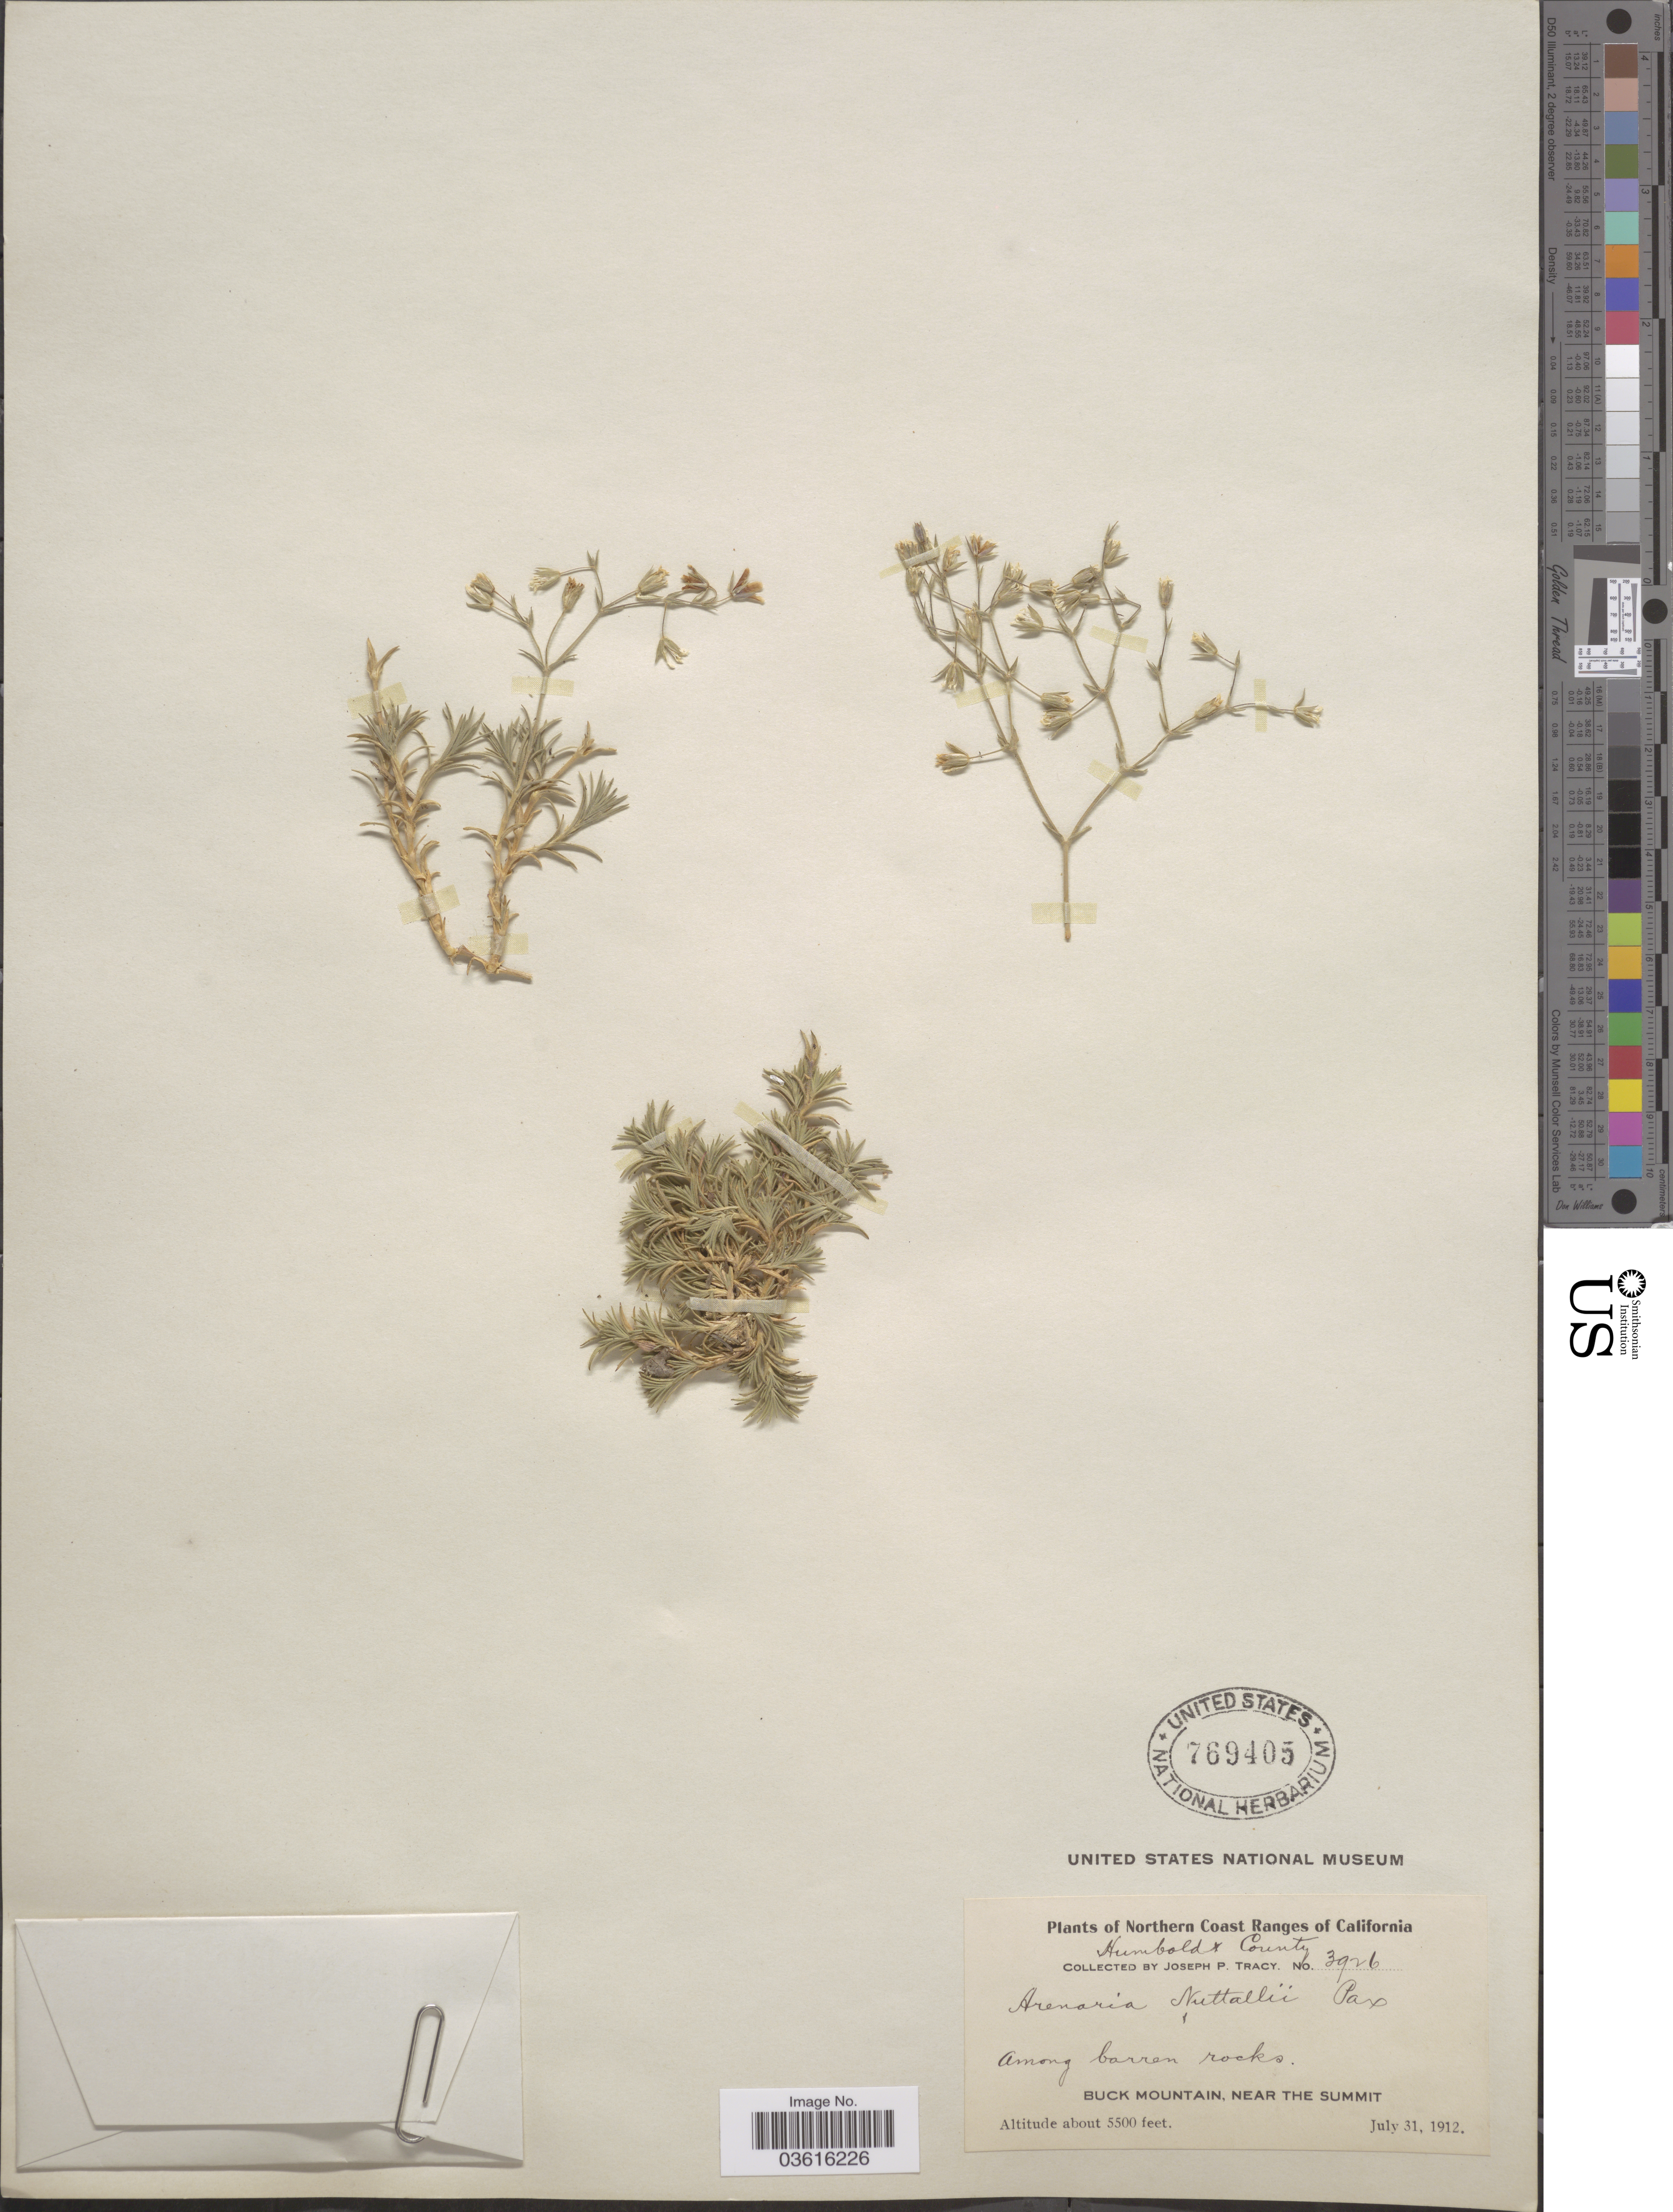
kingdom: Plantae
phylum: Tracheophyta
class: Magnoliopsida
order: Caryophyllales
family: Caryophyllaceae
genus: Minuartia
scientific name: Minuartia nuttallii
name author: (Pax) Briq.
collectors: J. Tracy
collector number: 3926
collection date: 1912-07-31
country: United States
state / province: California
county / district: Humboldt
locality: Northern Coast Ranges of California. Humboldt County. Buck Mountain, near the Summit.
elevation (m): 1676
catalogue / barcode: US 769405